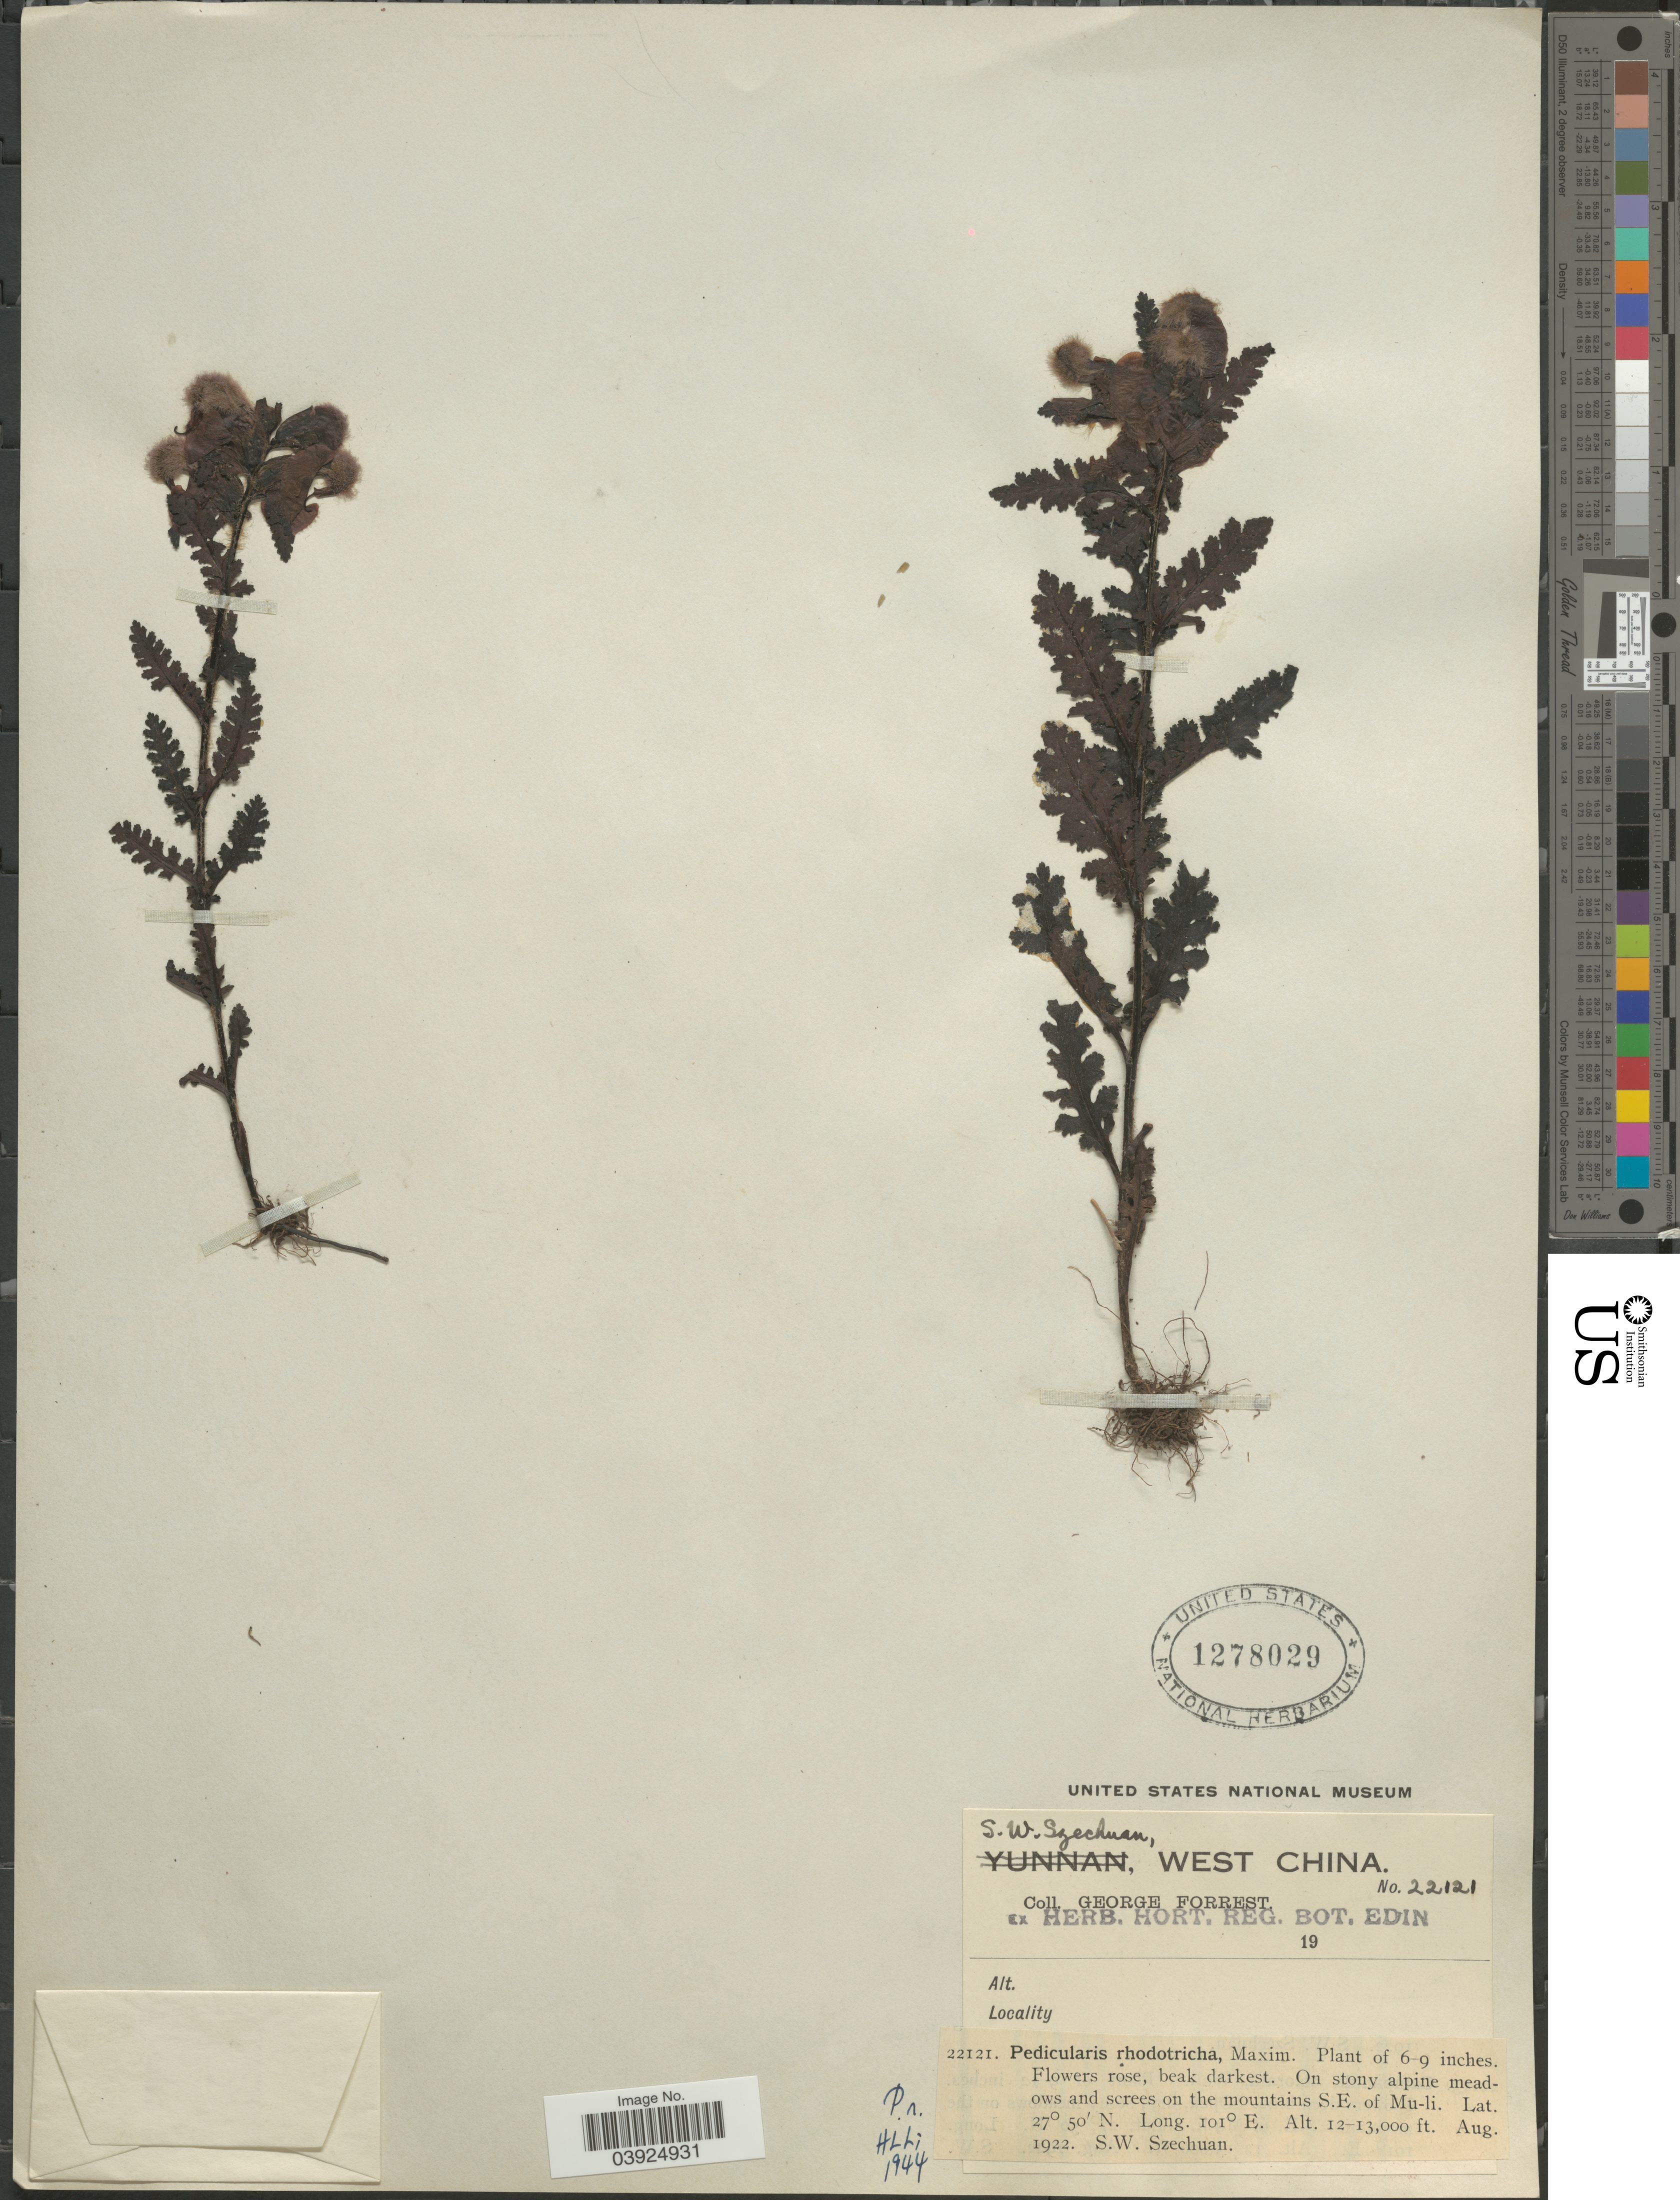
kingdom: Plantae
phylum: Tracheophyta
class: Magnoliopsida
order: Lamiales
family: Orobanchaceae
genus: Pedicularis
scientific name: Pedicularis rhodotricha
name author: Maxim.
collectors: G. Forrest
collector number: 22121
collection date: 1922-08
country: China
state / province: Sichuan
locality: S.W. Szechuan, West China. On stony alpine meadows and screes on the mountains S.E. of Mu-li.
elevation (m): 3658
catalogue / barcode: US 1278029